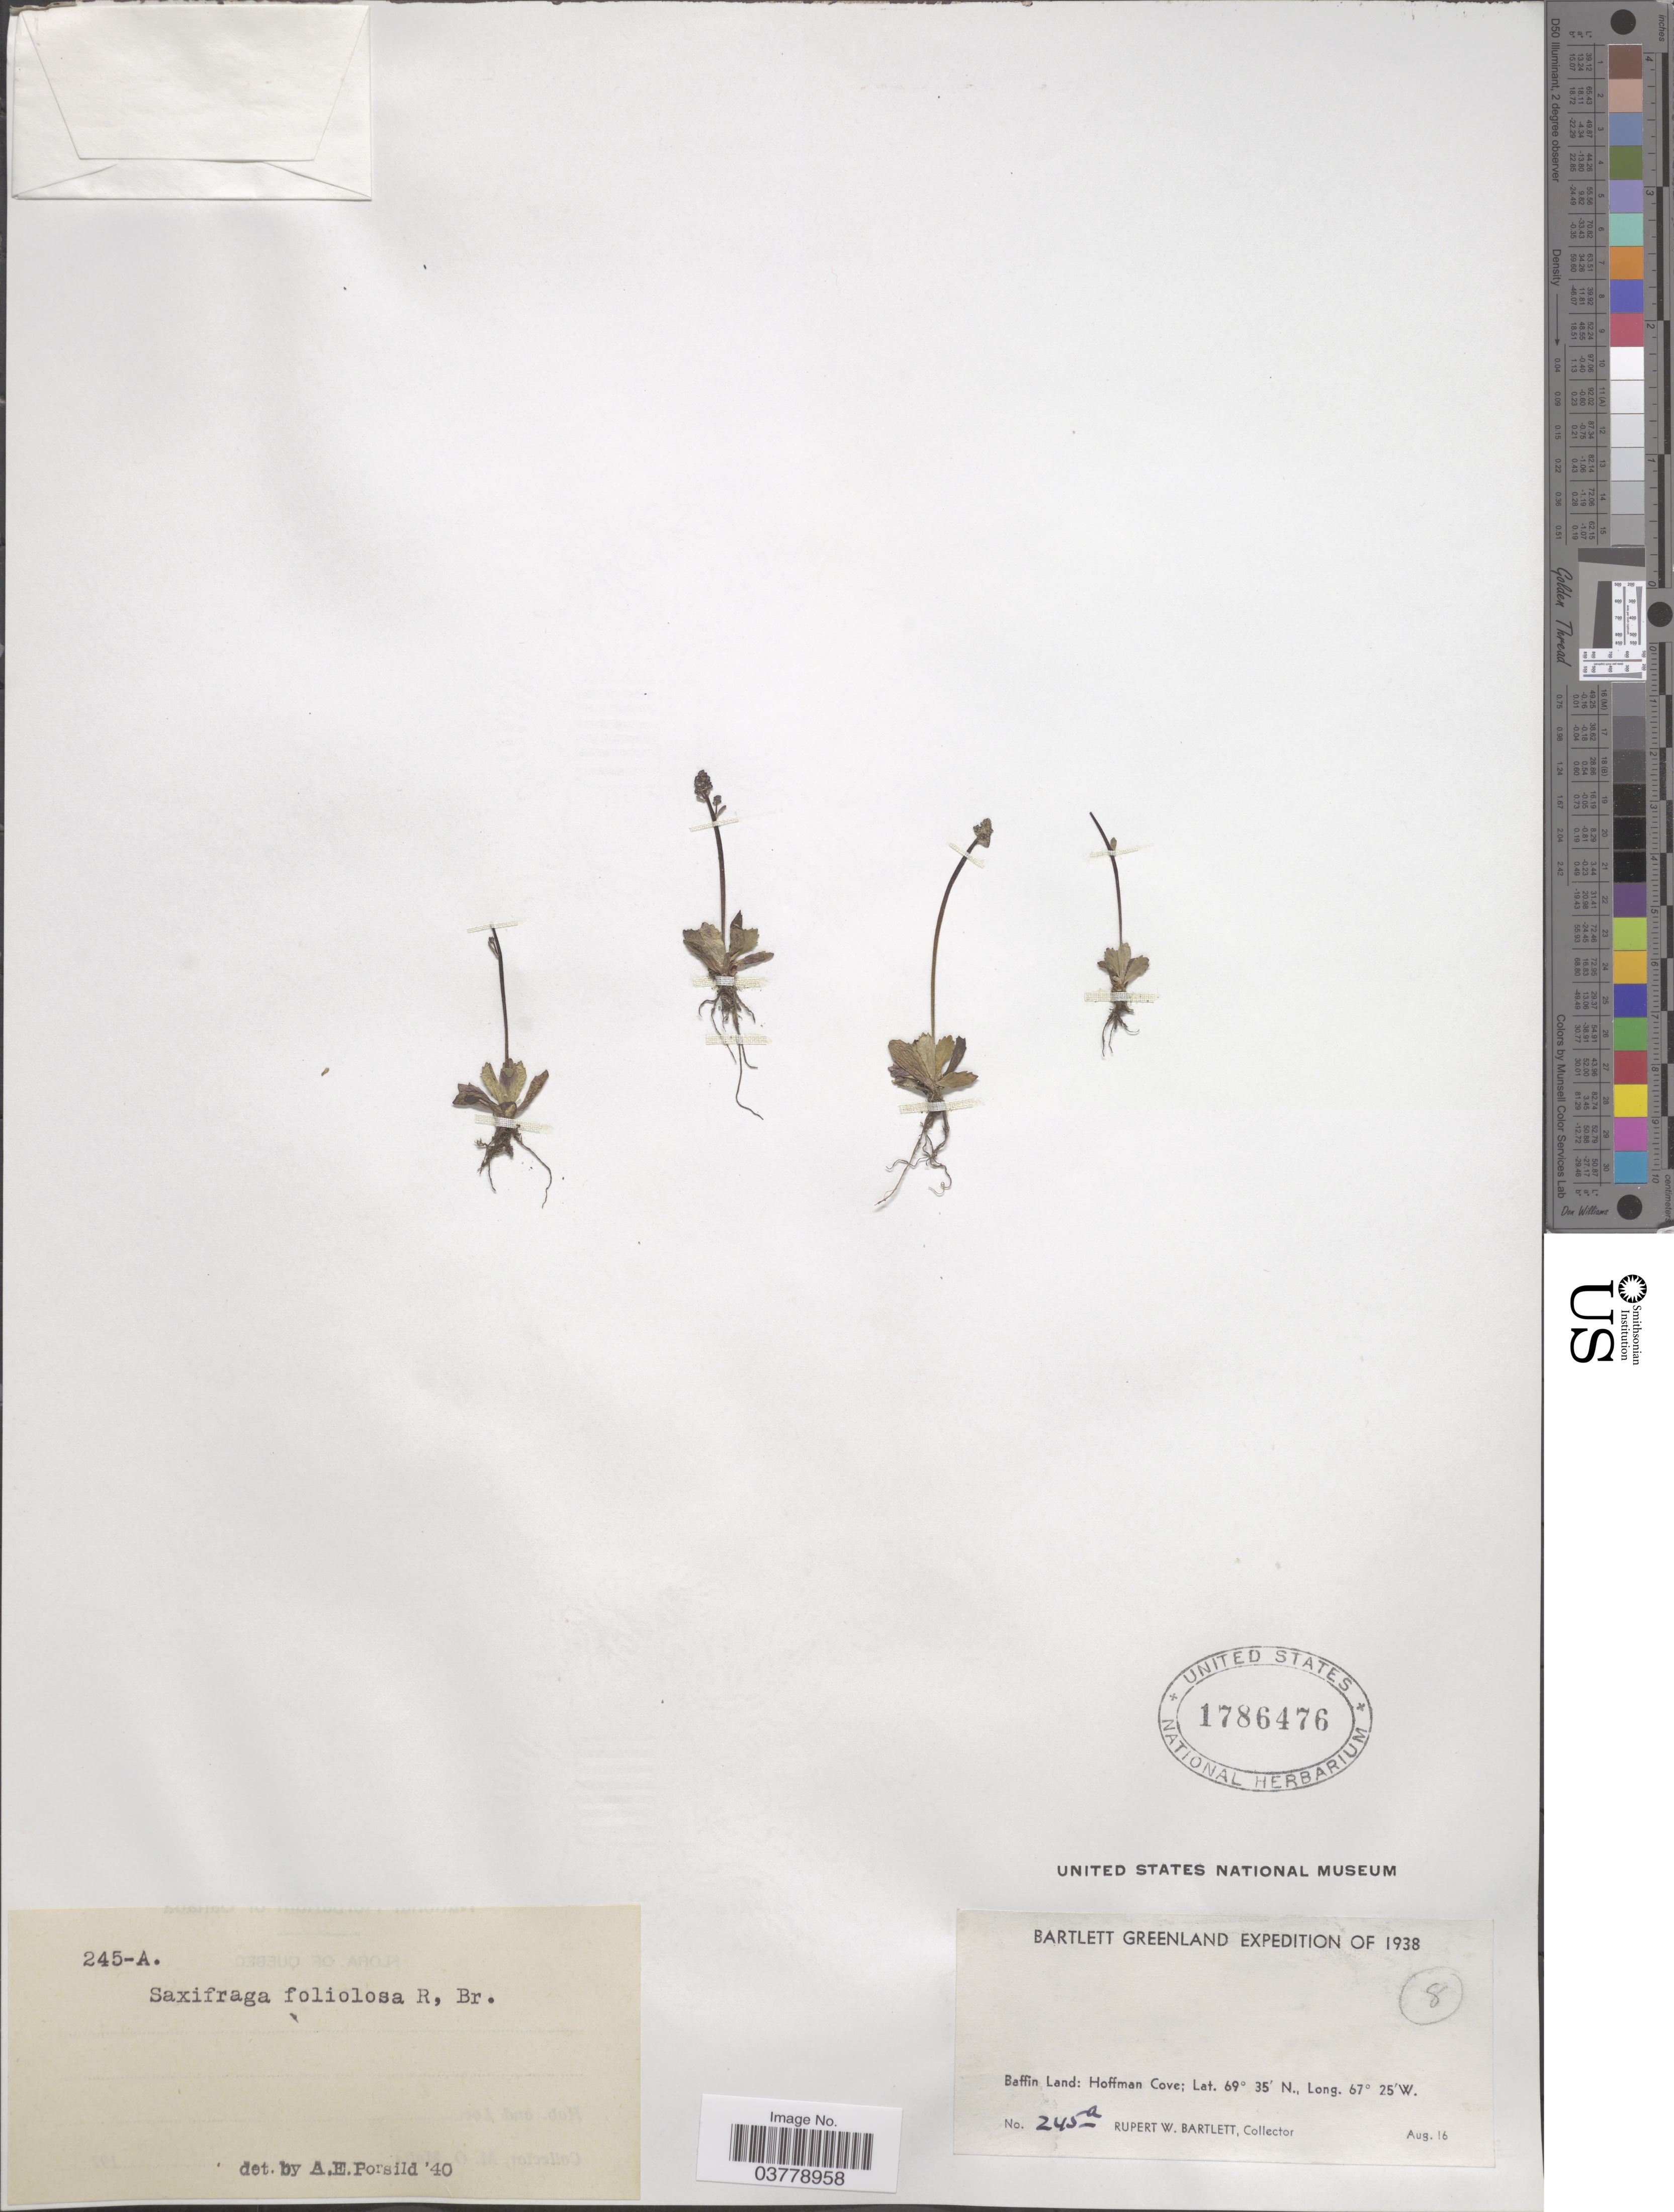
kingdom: Plantae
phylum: Tracheophyta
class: Magnoliopsida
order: Saxifragales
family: Saxifragaceae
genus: Micranthes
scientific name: Micranthes foliolosa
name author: (R. Br.) Gornall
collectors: R. W. Bartlett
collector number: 245a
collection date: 1938-08-16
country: Canada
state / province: Nunavut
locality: Baffin Land: Hoffman Cove.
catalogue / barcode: US 1786476